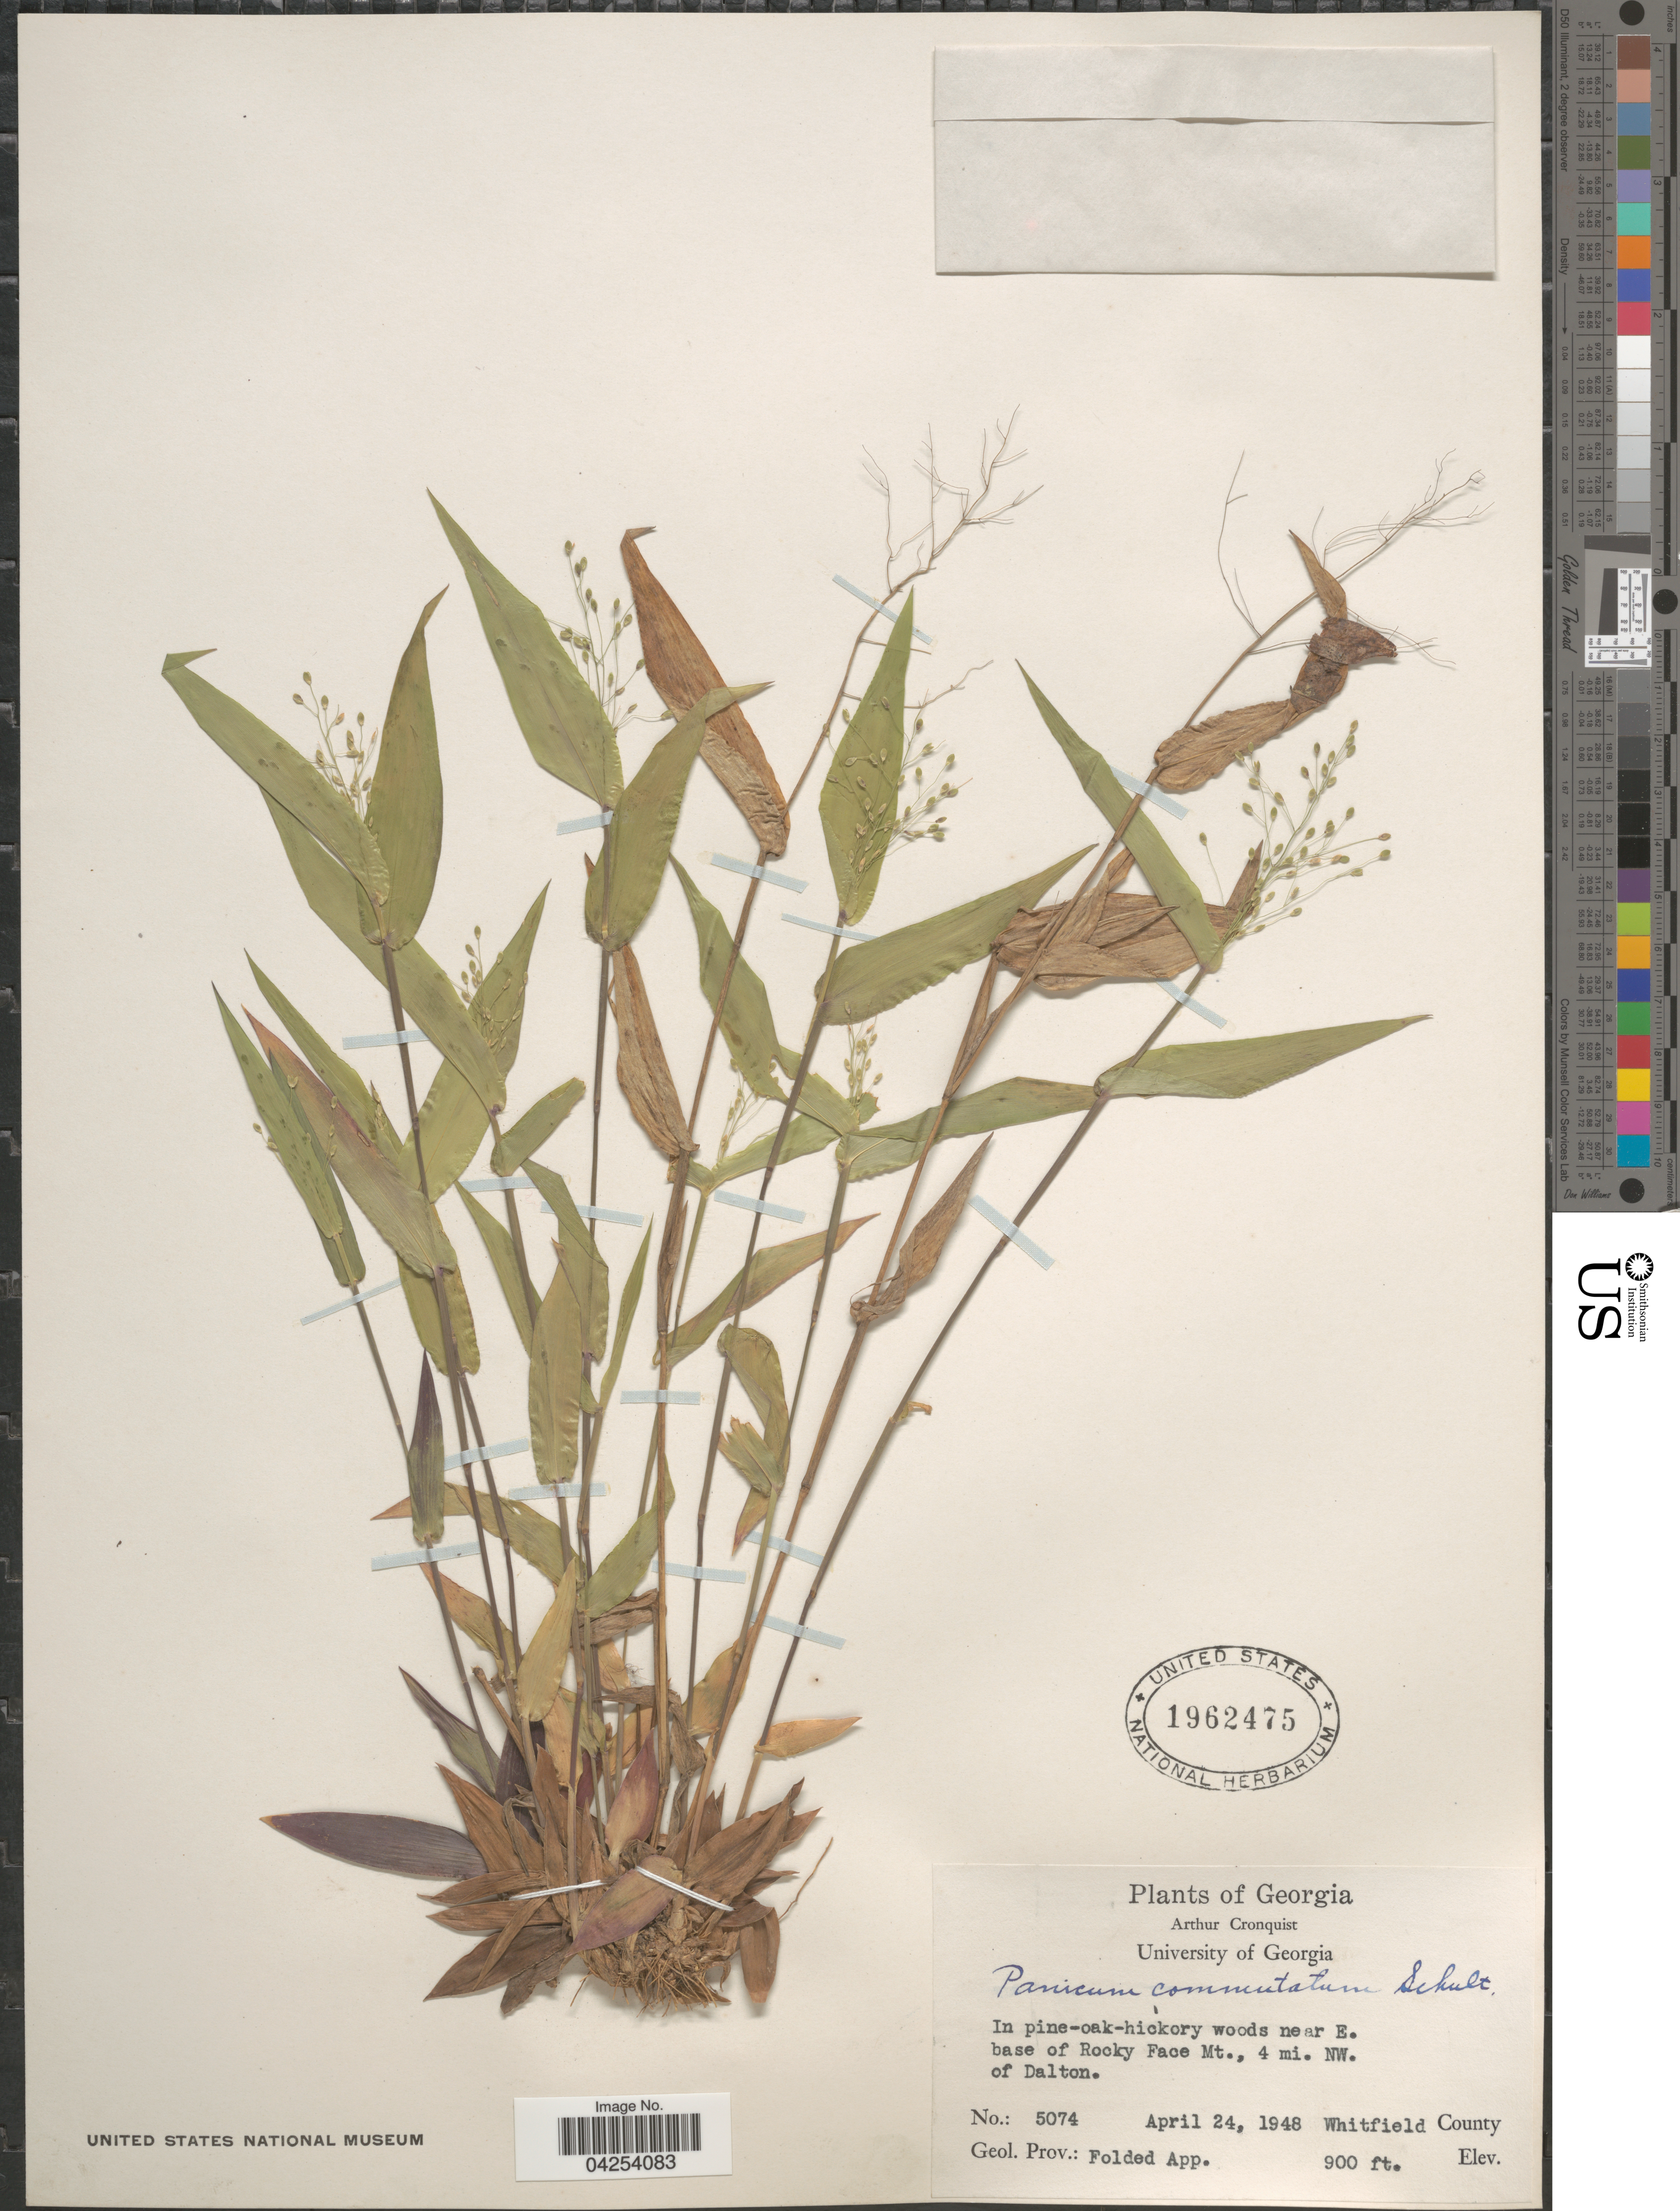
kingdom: Plantae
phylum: Tracheophyta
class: Liliopsida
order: Poales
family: Poaceae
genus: Dichanthelium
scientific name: Dichanthelium commutatum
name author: (Schult.) Gould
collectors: A. J. Cronquist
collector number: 5074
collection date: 1948-04-24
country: United States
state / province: Georgia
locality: In pine-oak-hickory woods near E. base of Rocky Face Mt., 4 mi. NW. of Dalton. Whitfield County. Geol. Prov.: Folded App.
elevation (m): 274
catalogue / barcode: US 1962475